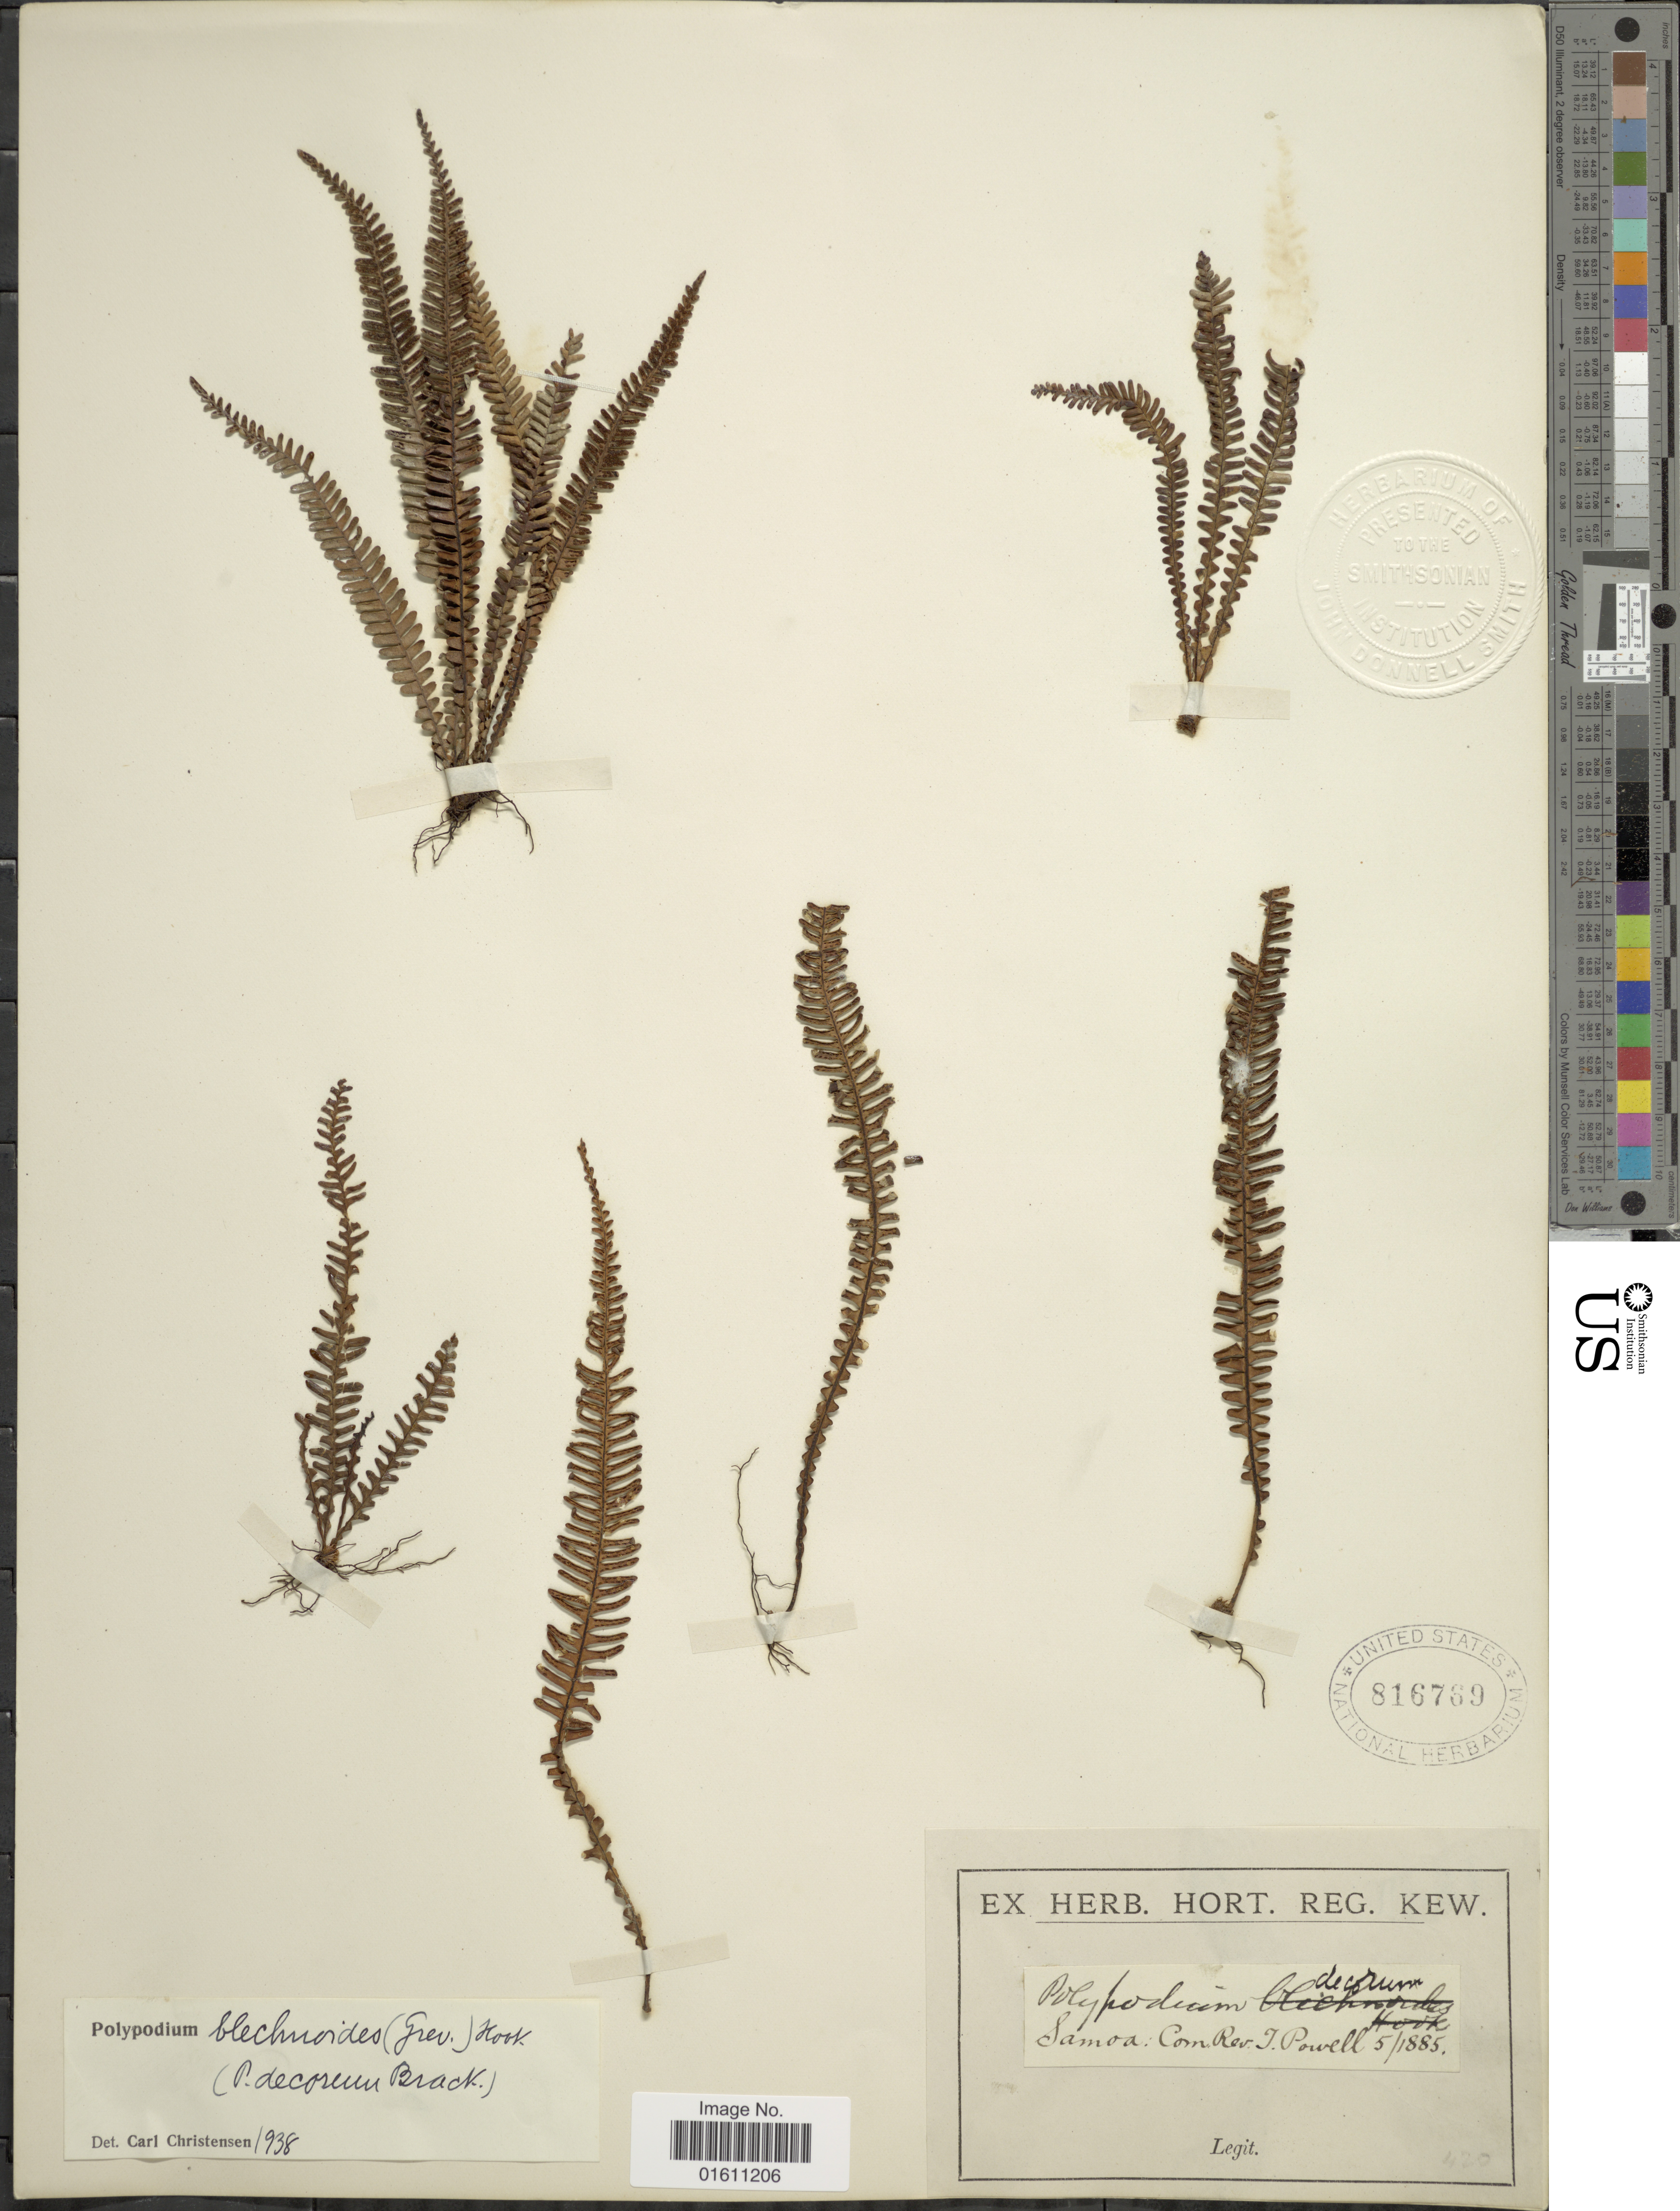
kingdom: Plantae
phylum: Tracheophyta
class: Polypodiopsida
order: Polypodiales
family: Polypodiaceae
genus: Ctenopterella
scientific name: Ctenopterella blechnoides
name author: (Grev.) Parris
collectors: ex herb. Hort. Reg. Kew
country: Samoa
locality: Samoa.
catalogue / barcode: US 816769